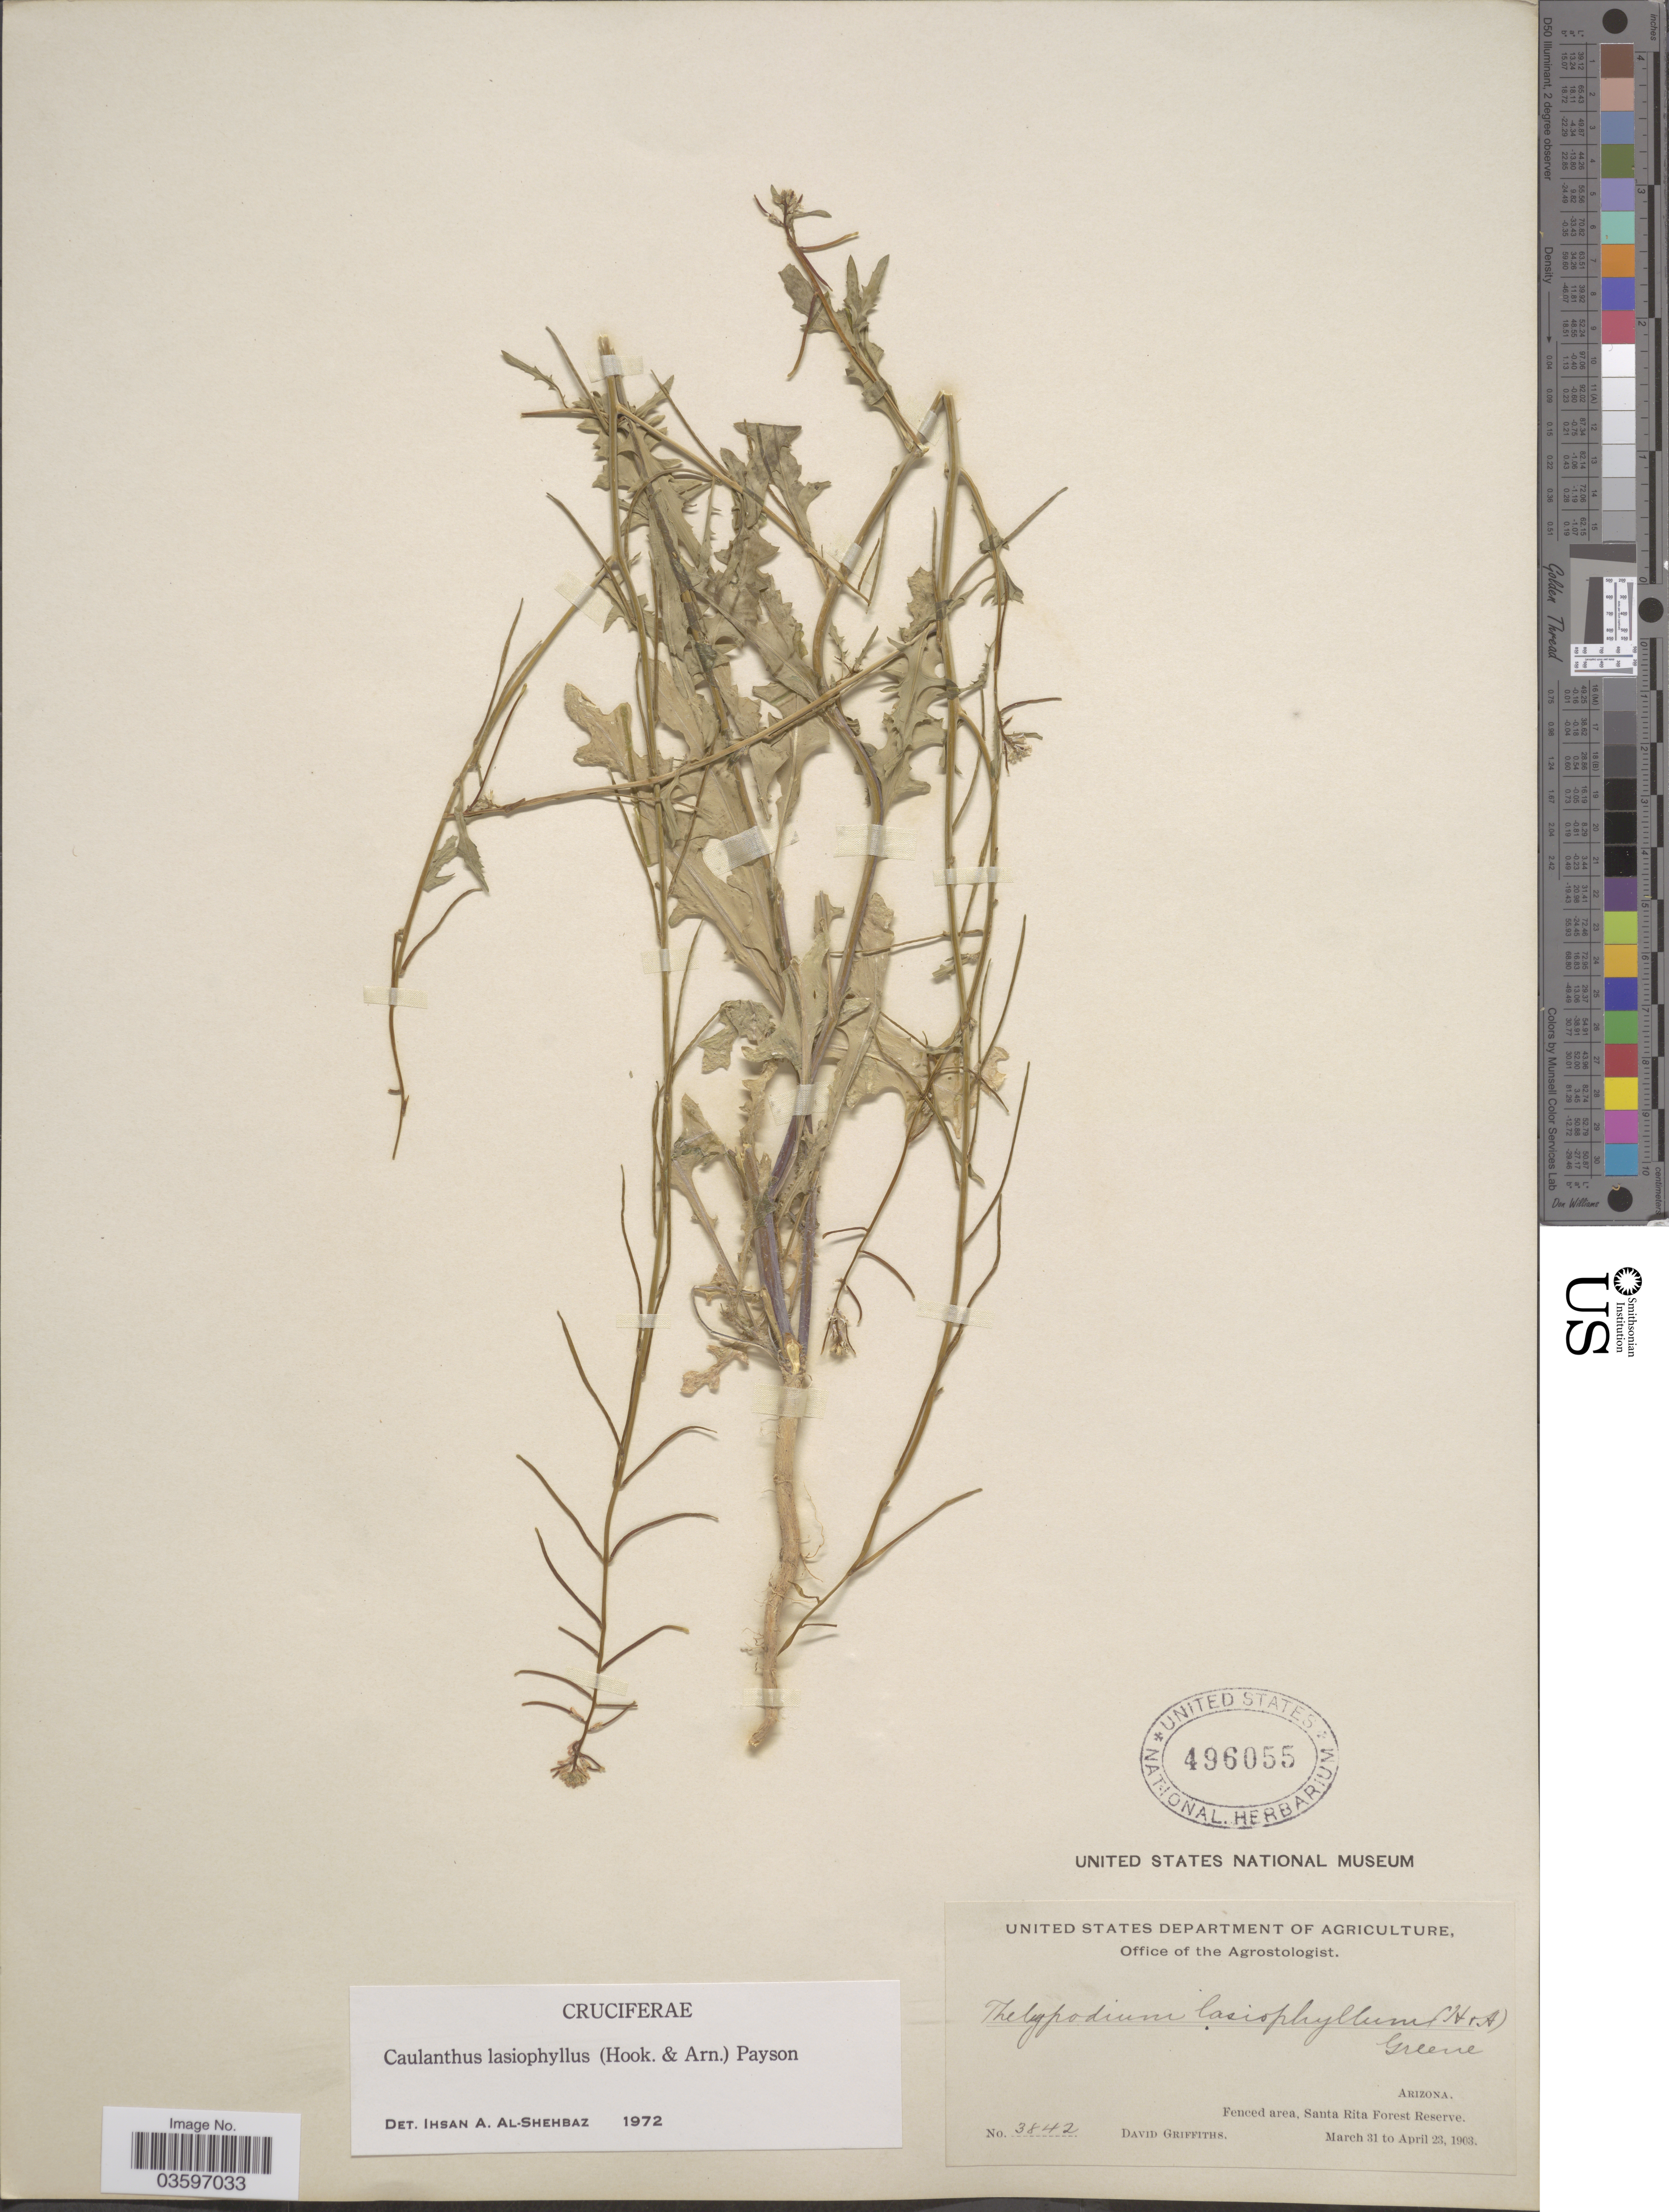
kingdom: Plantae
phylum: Tracheophyta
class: Magnoliopsida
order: Brassicales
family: Brassicaceae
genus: Caulanthus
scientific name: Caulanthus lasiophyllus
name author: (Hook. & Arn.) Payson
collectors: D. Griffiths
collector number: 3842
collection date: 1903-03-31/1903-04-23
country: United States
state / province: Arizona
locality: Fenced area, Santa Rita Forest Reserve.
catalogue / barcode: US 496055